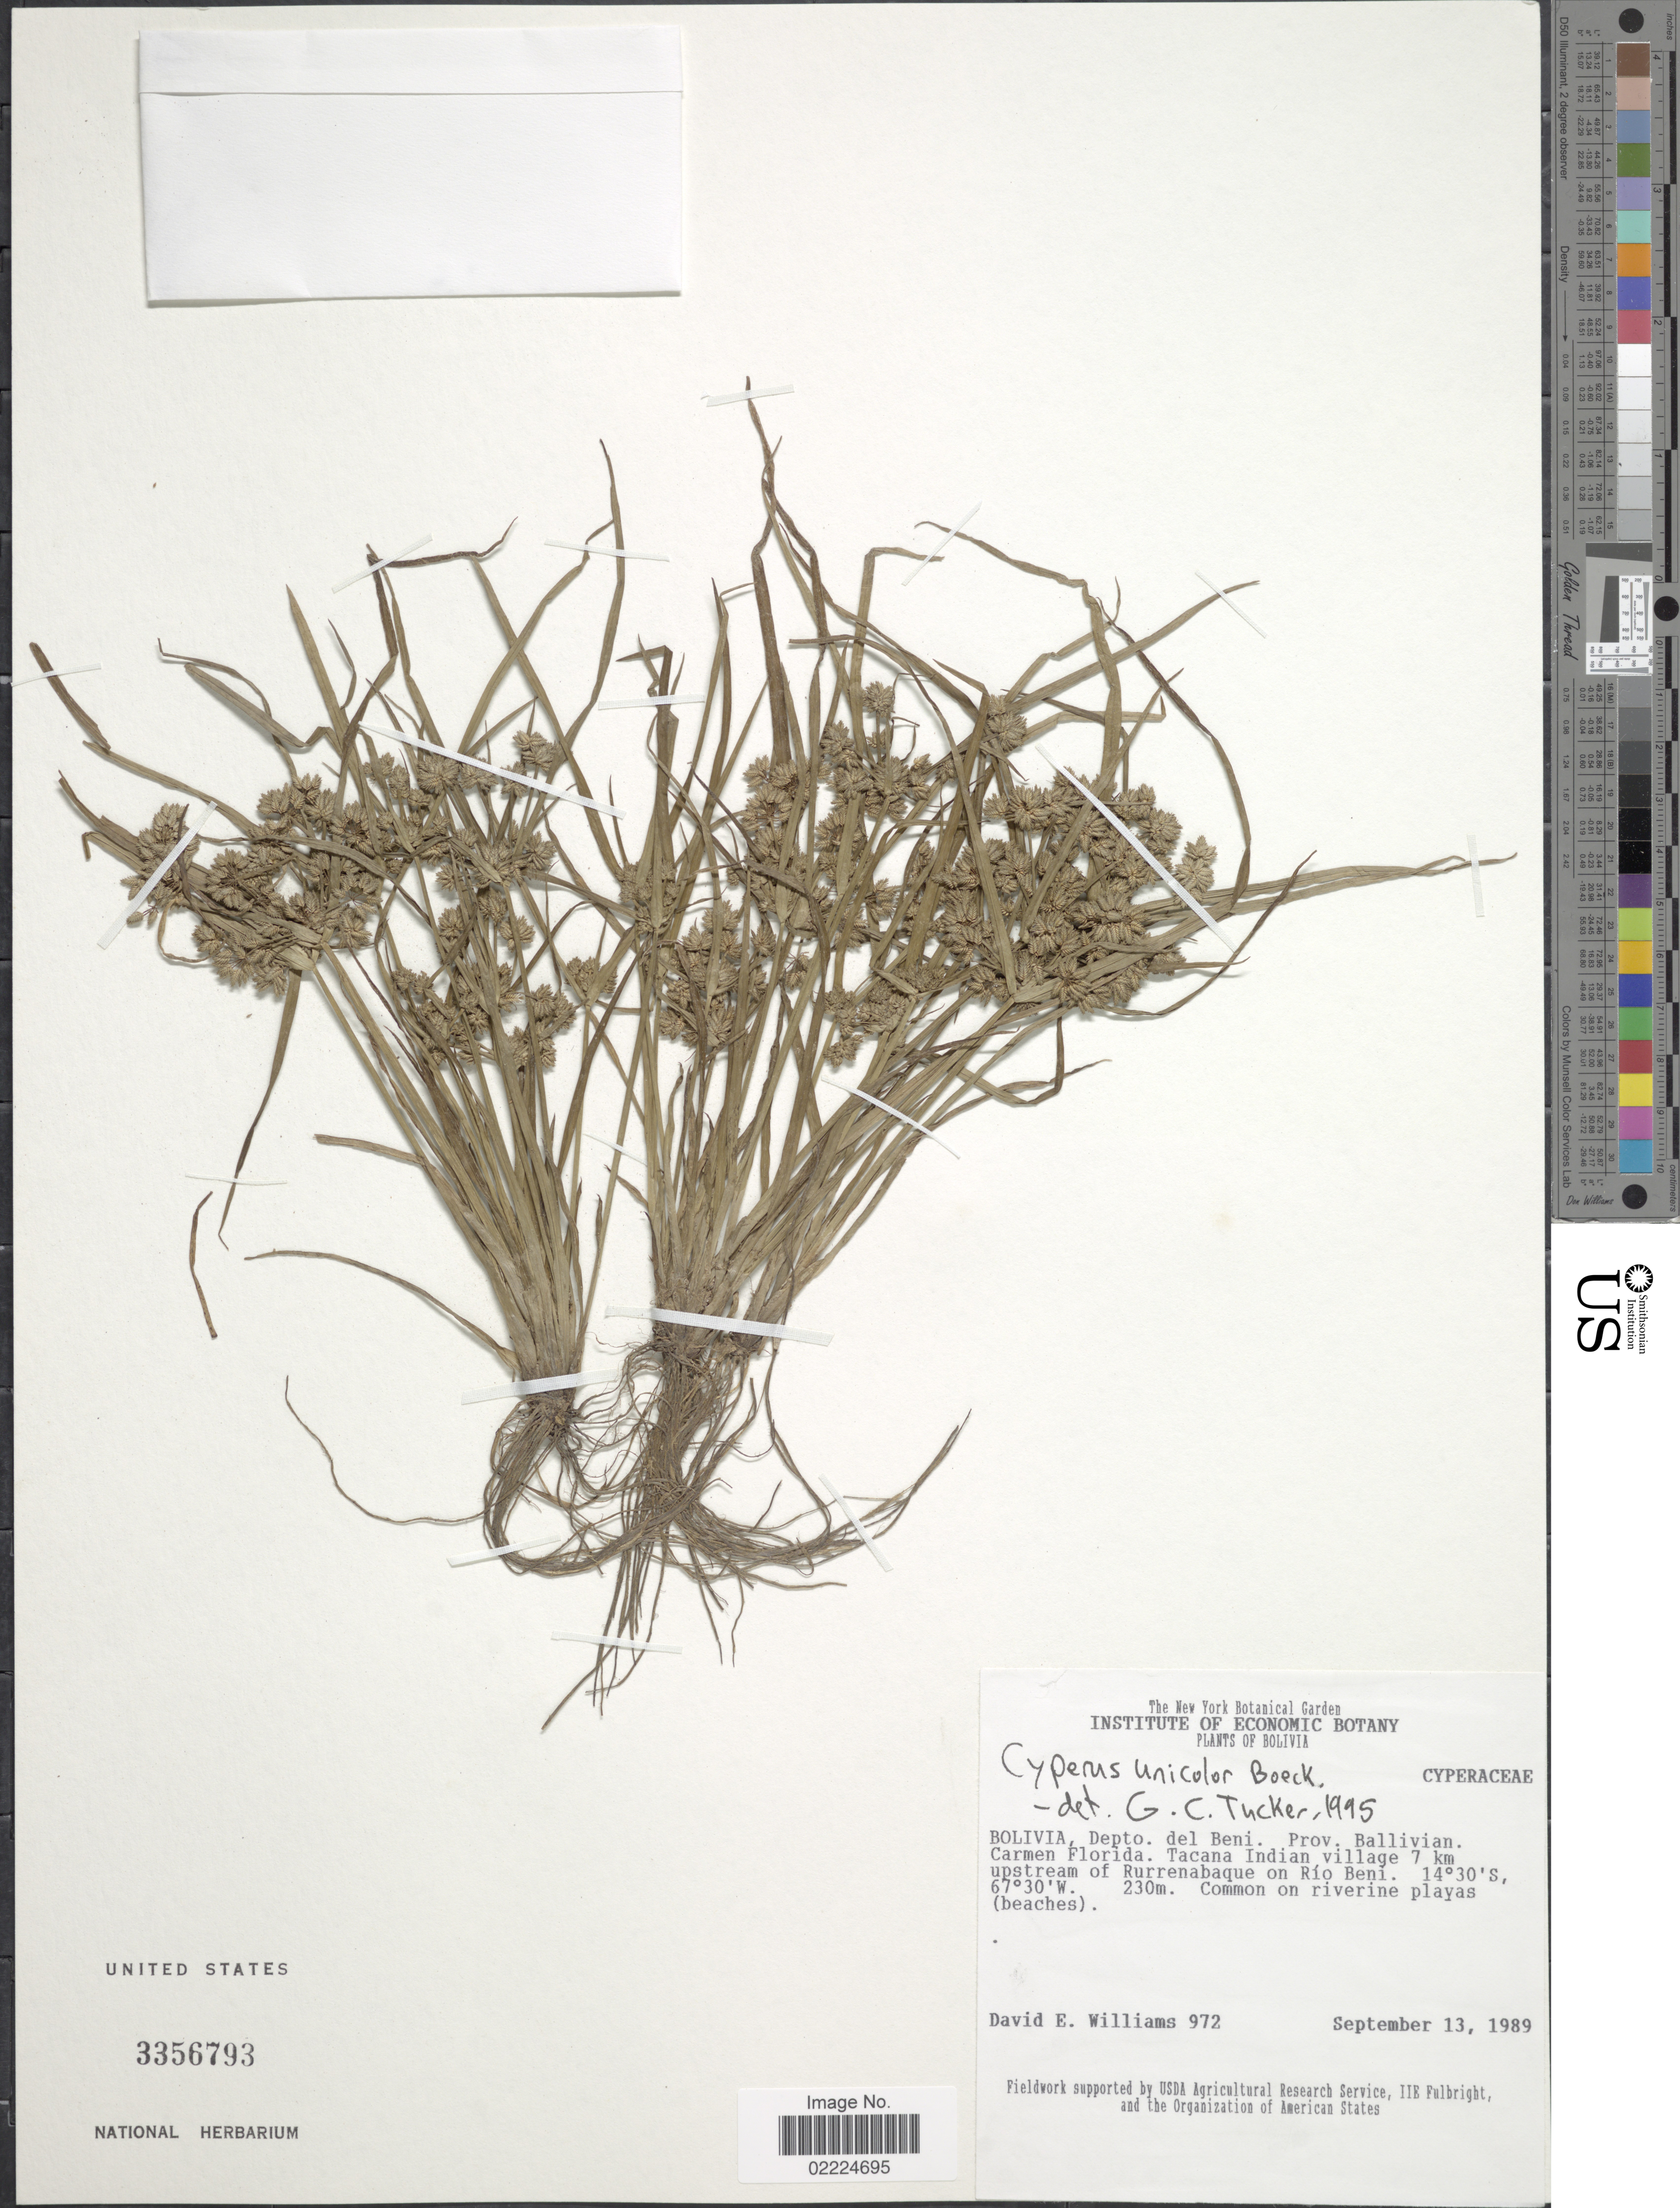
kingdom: Plantae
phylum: Tracheophyta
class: Liliopsida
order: Poales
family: Cyperaceae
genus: Cyperus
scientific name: Cyperus unicolor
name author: Boeckeler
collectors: D. E. Williams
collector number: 972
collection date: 1989-09-13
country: Bolivia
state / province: Beni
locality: Depto. del Beni. Prov. Ballivian. Tacana Indian village 7 km upstream of Rurrenabaque on Rio Beni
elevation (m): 230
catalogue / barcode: US 3356793